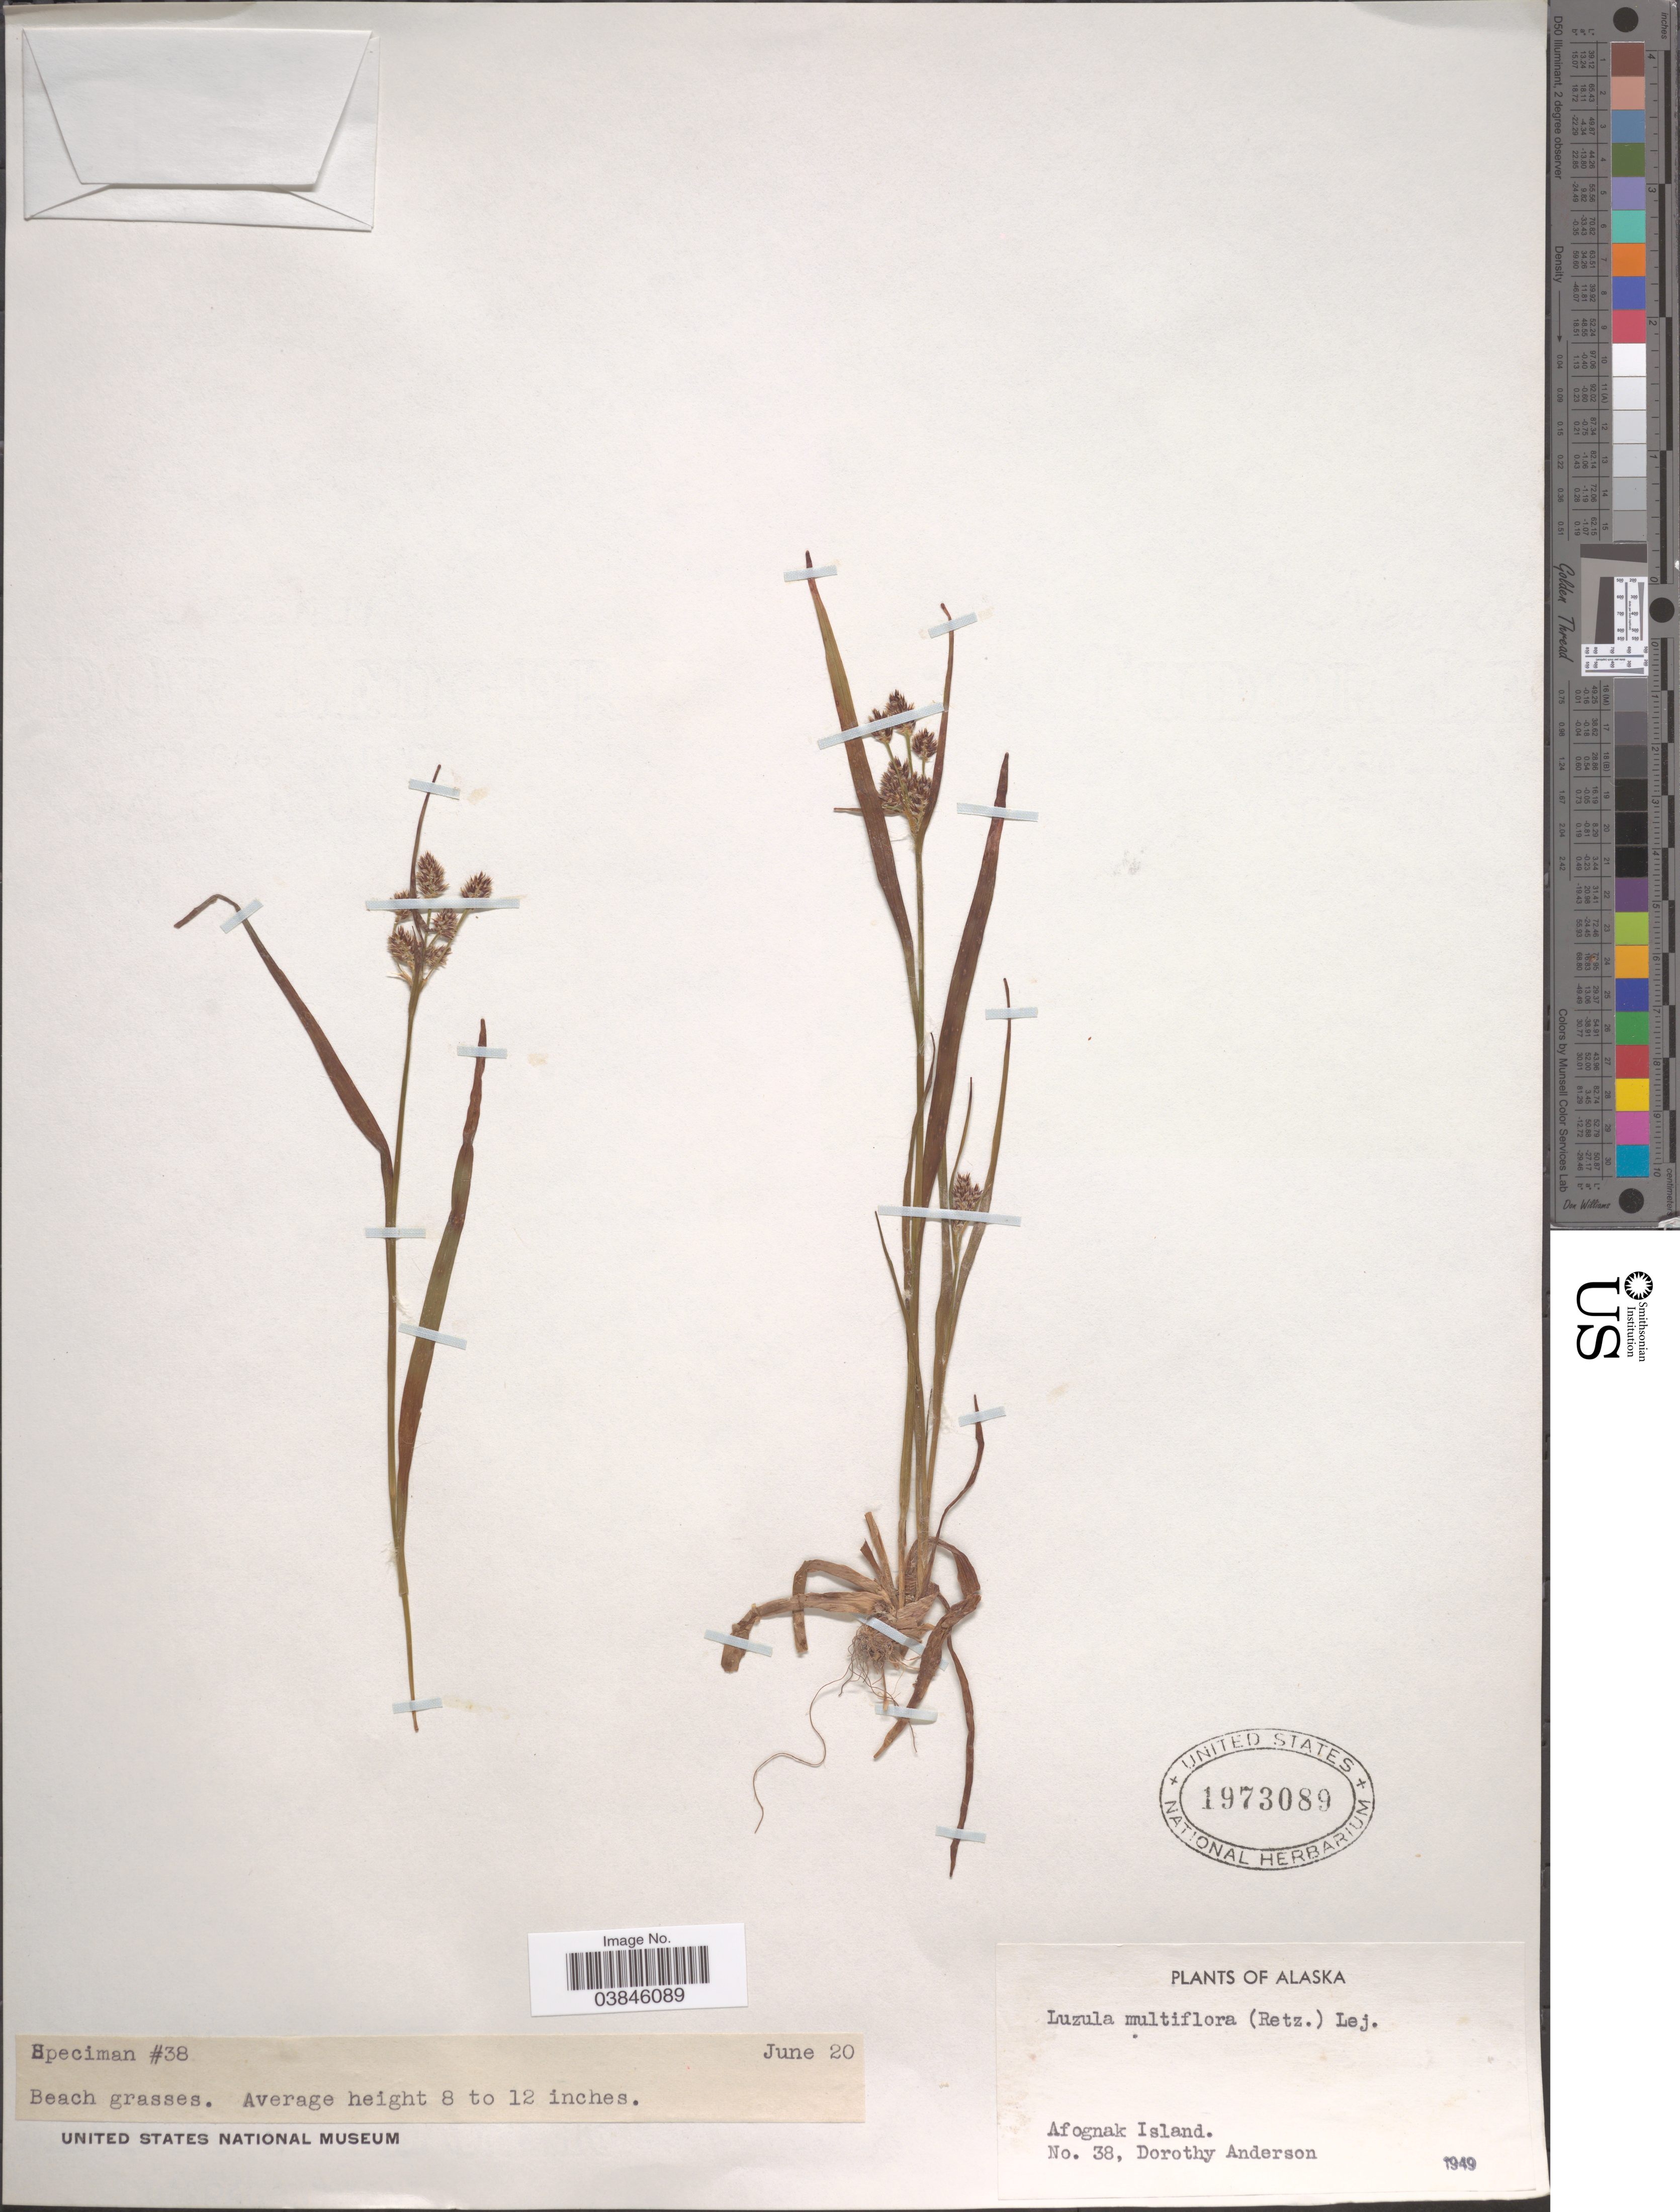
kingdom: Plantae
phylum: Tracheophyta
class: Liliopsida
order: Poales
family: Juncaceae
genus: Luzula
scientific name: Luzula multiflora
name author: (Ehrh.) Lej.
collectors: D. Anderson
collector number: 38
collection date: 1949-06-20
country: United States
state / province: Alaska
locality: Afognak Island.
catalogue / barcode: US 1973089